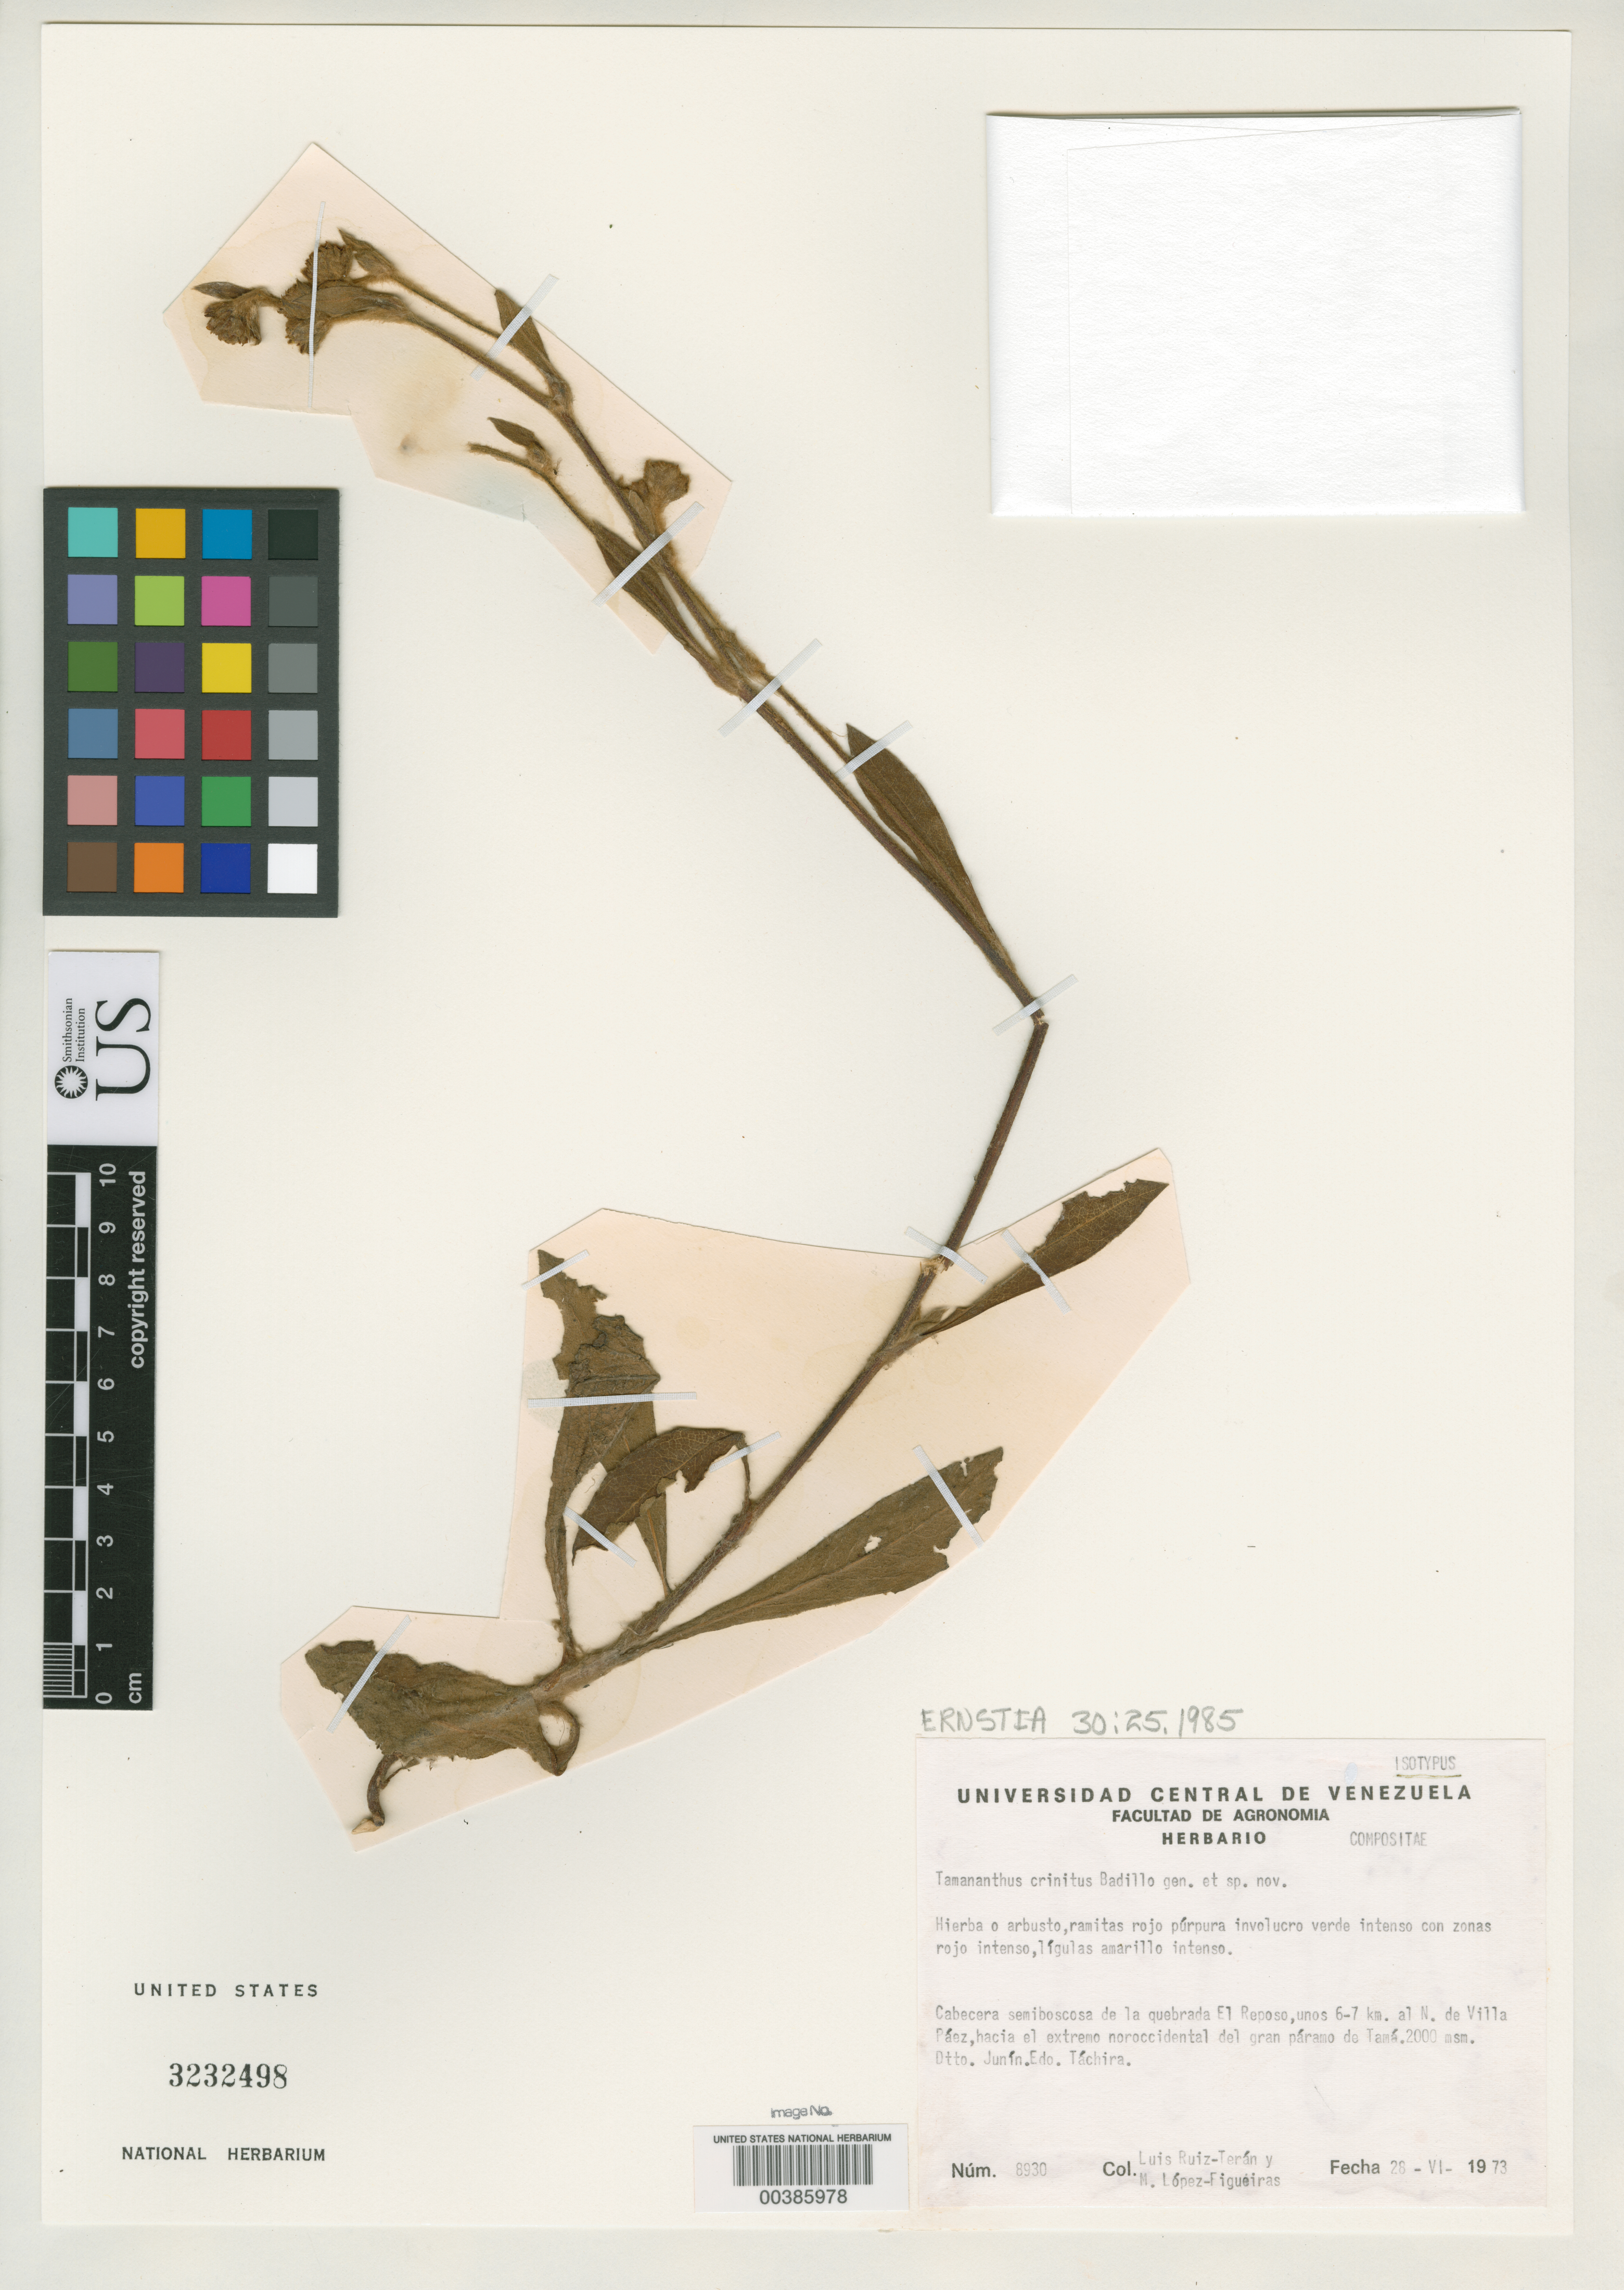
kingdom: Plantae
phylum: Tracheophyta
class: Magnoliopsida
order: Asterales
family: Asteraceae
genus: Tamananthus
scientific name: Tamananthus crinitus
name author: V.M. Badillo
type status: Isotype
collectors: L. E. Ruíz-Terán & M. López Figueiras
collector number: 8930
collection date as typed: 28 Jun 1973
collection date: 1973-06-28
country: Venezuela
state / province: Tachira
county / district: Junin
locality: Quebrada El Reposo, unos 6-7 km al N de Villa Paez, hacia el extremo noroccidental del gran Páramo de Tama. [Quebrada El Reposo, about 6-7 km to the N of Villa Paez, towards the NW end of the great Páramo de Ta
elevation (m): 2000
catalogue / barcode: US 3232498